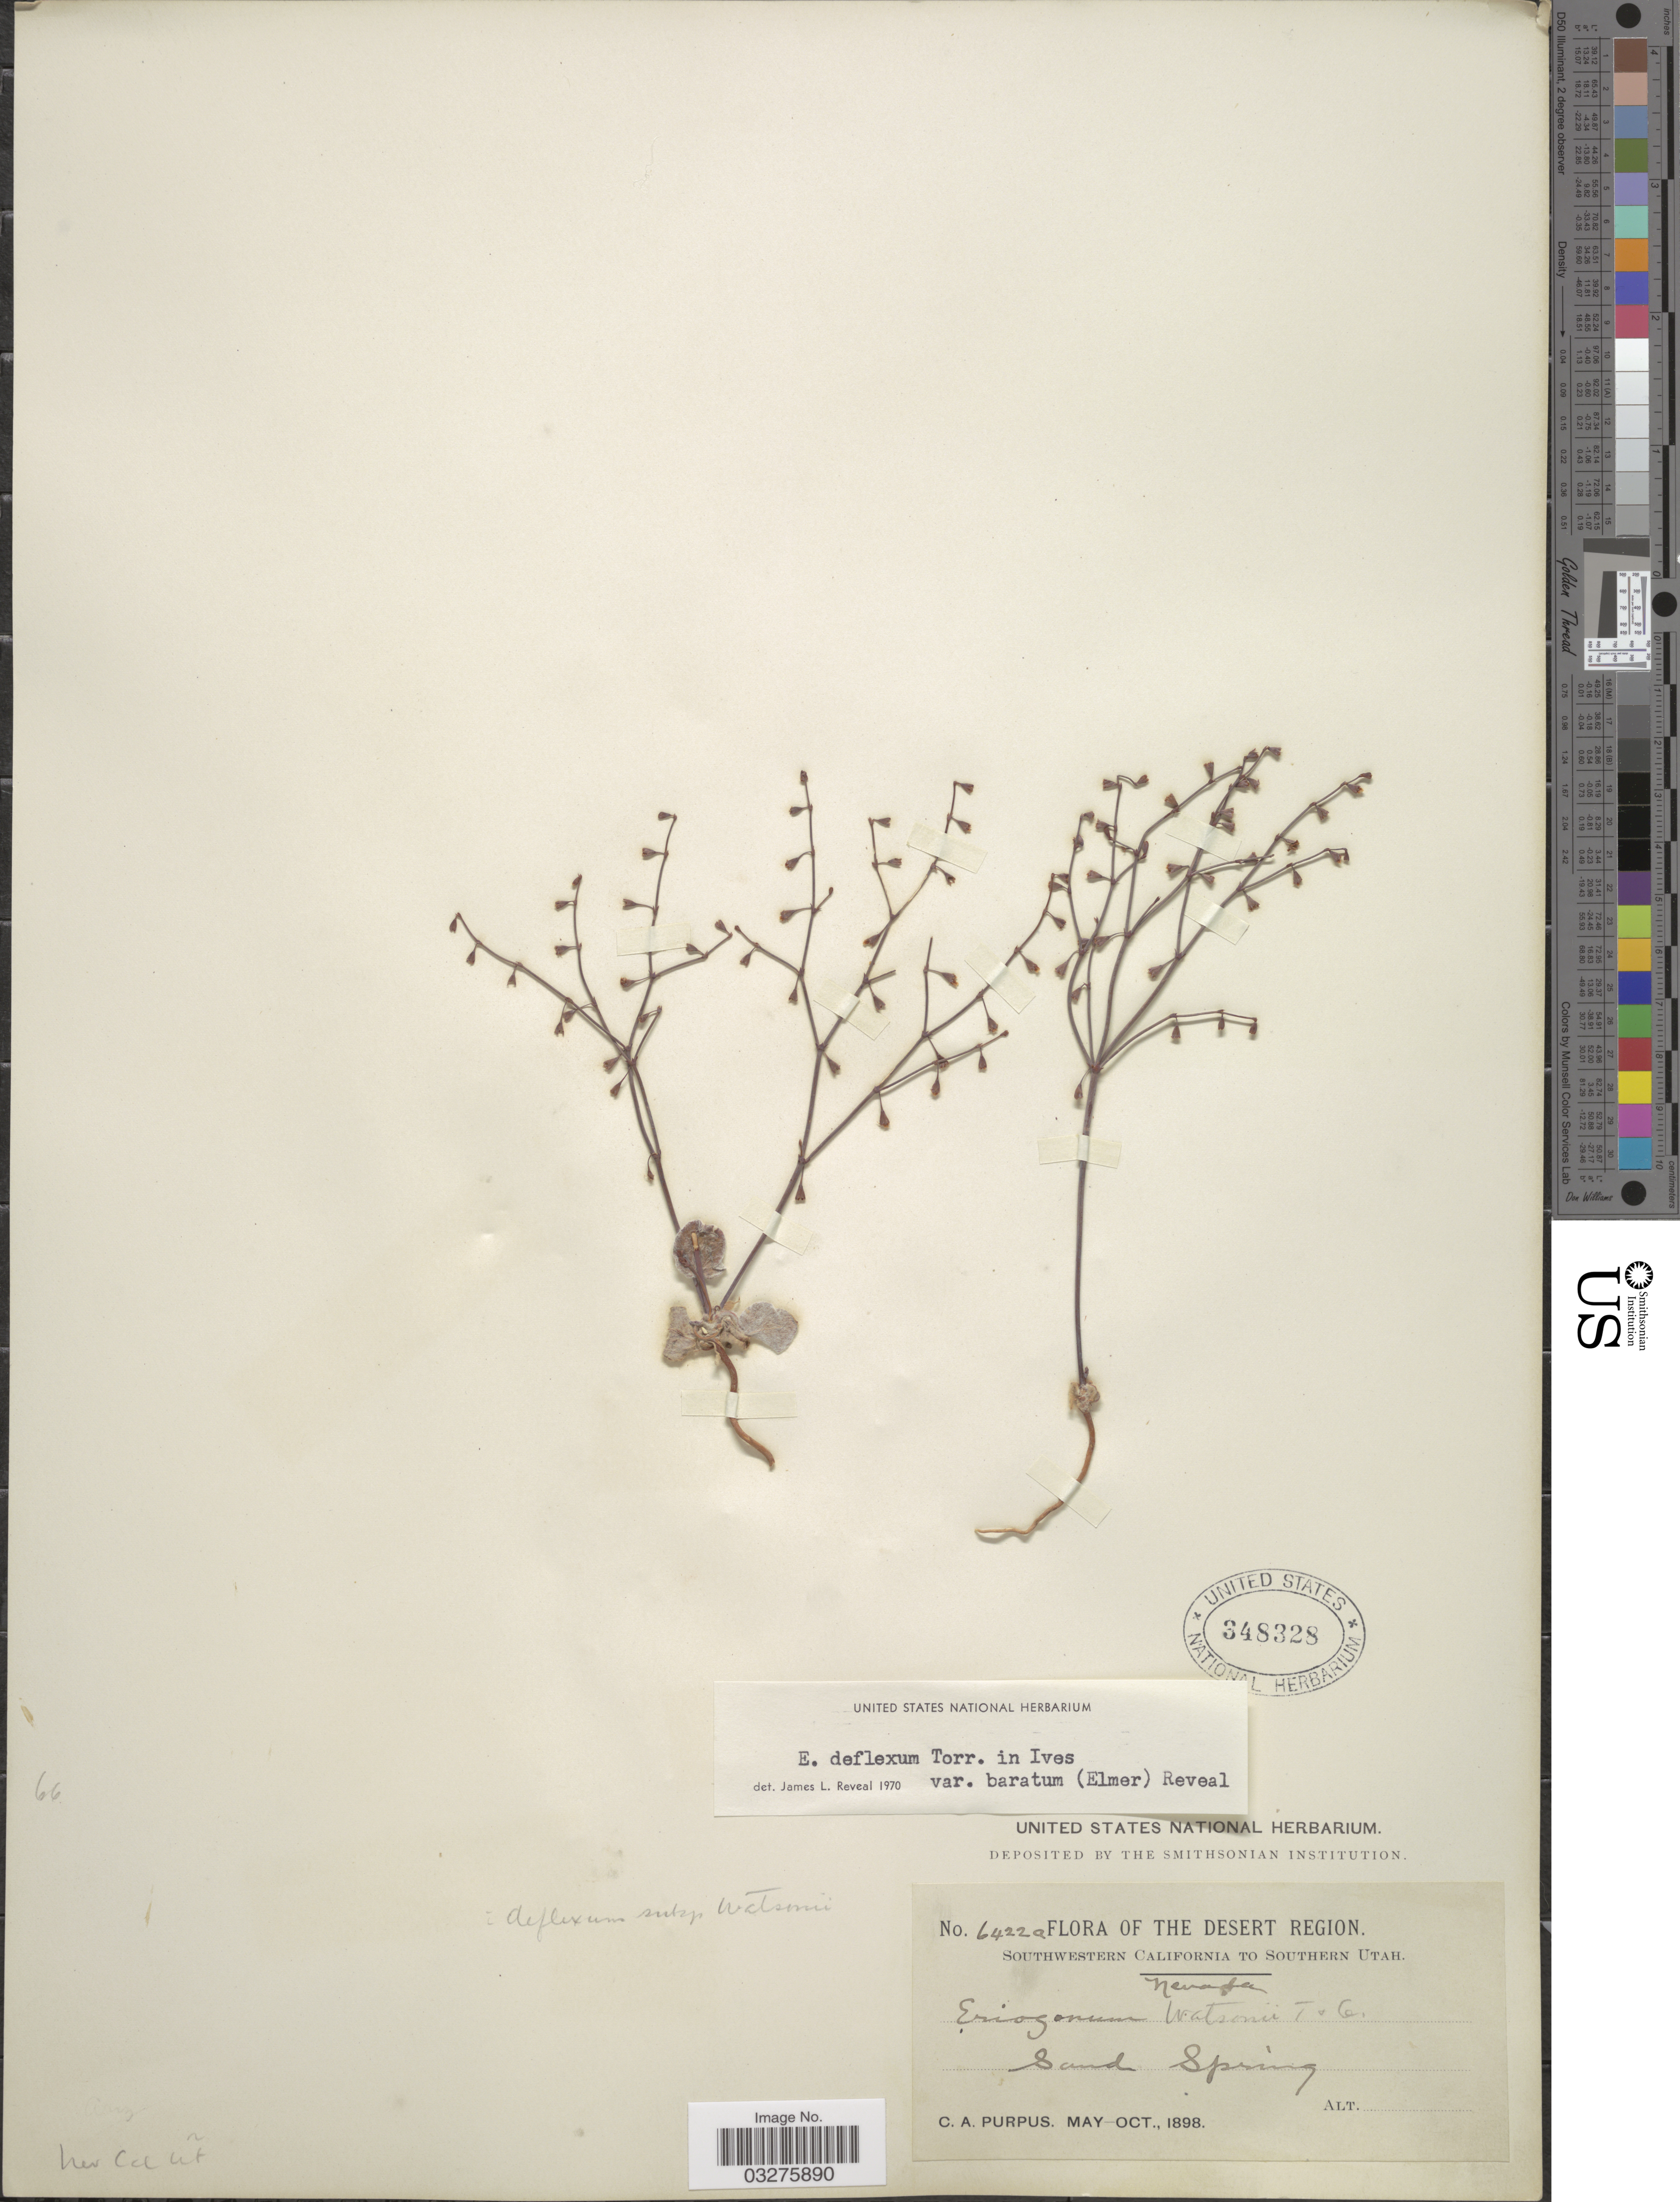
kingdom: Plantae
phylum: Tracheophyta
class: Magnoliopsida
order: Caryophyllales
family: Polygonaceae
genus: Eriogonum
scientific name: Eriogonum deflexum var. baratum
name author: (Elmer) Reveal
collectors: C. A. Purpus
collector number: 6422a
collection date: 1898-05/1898-10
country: United States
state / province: Nevada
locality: The Desert Region. Southwestern California to Southern Utah. Sand Spring.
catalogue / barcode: US 348328